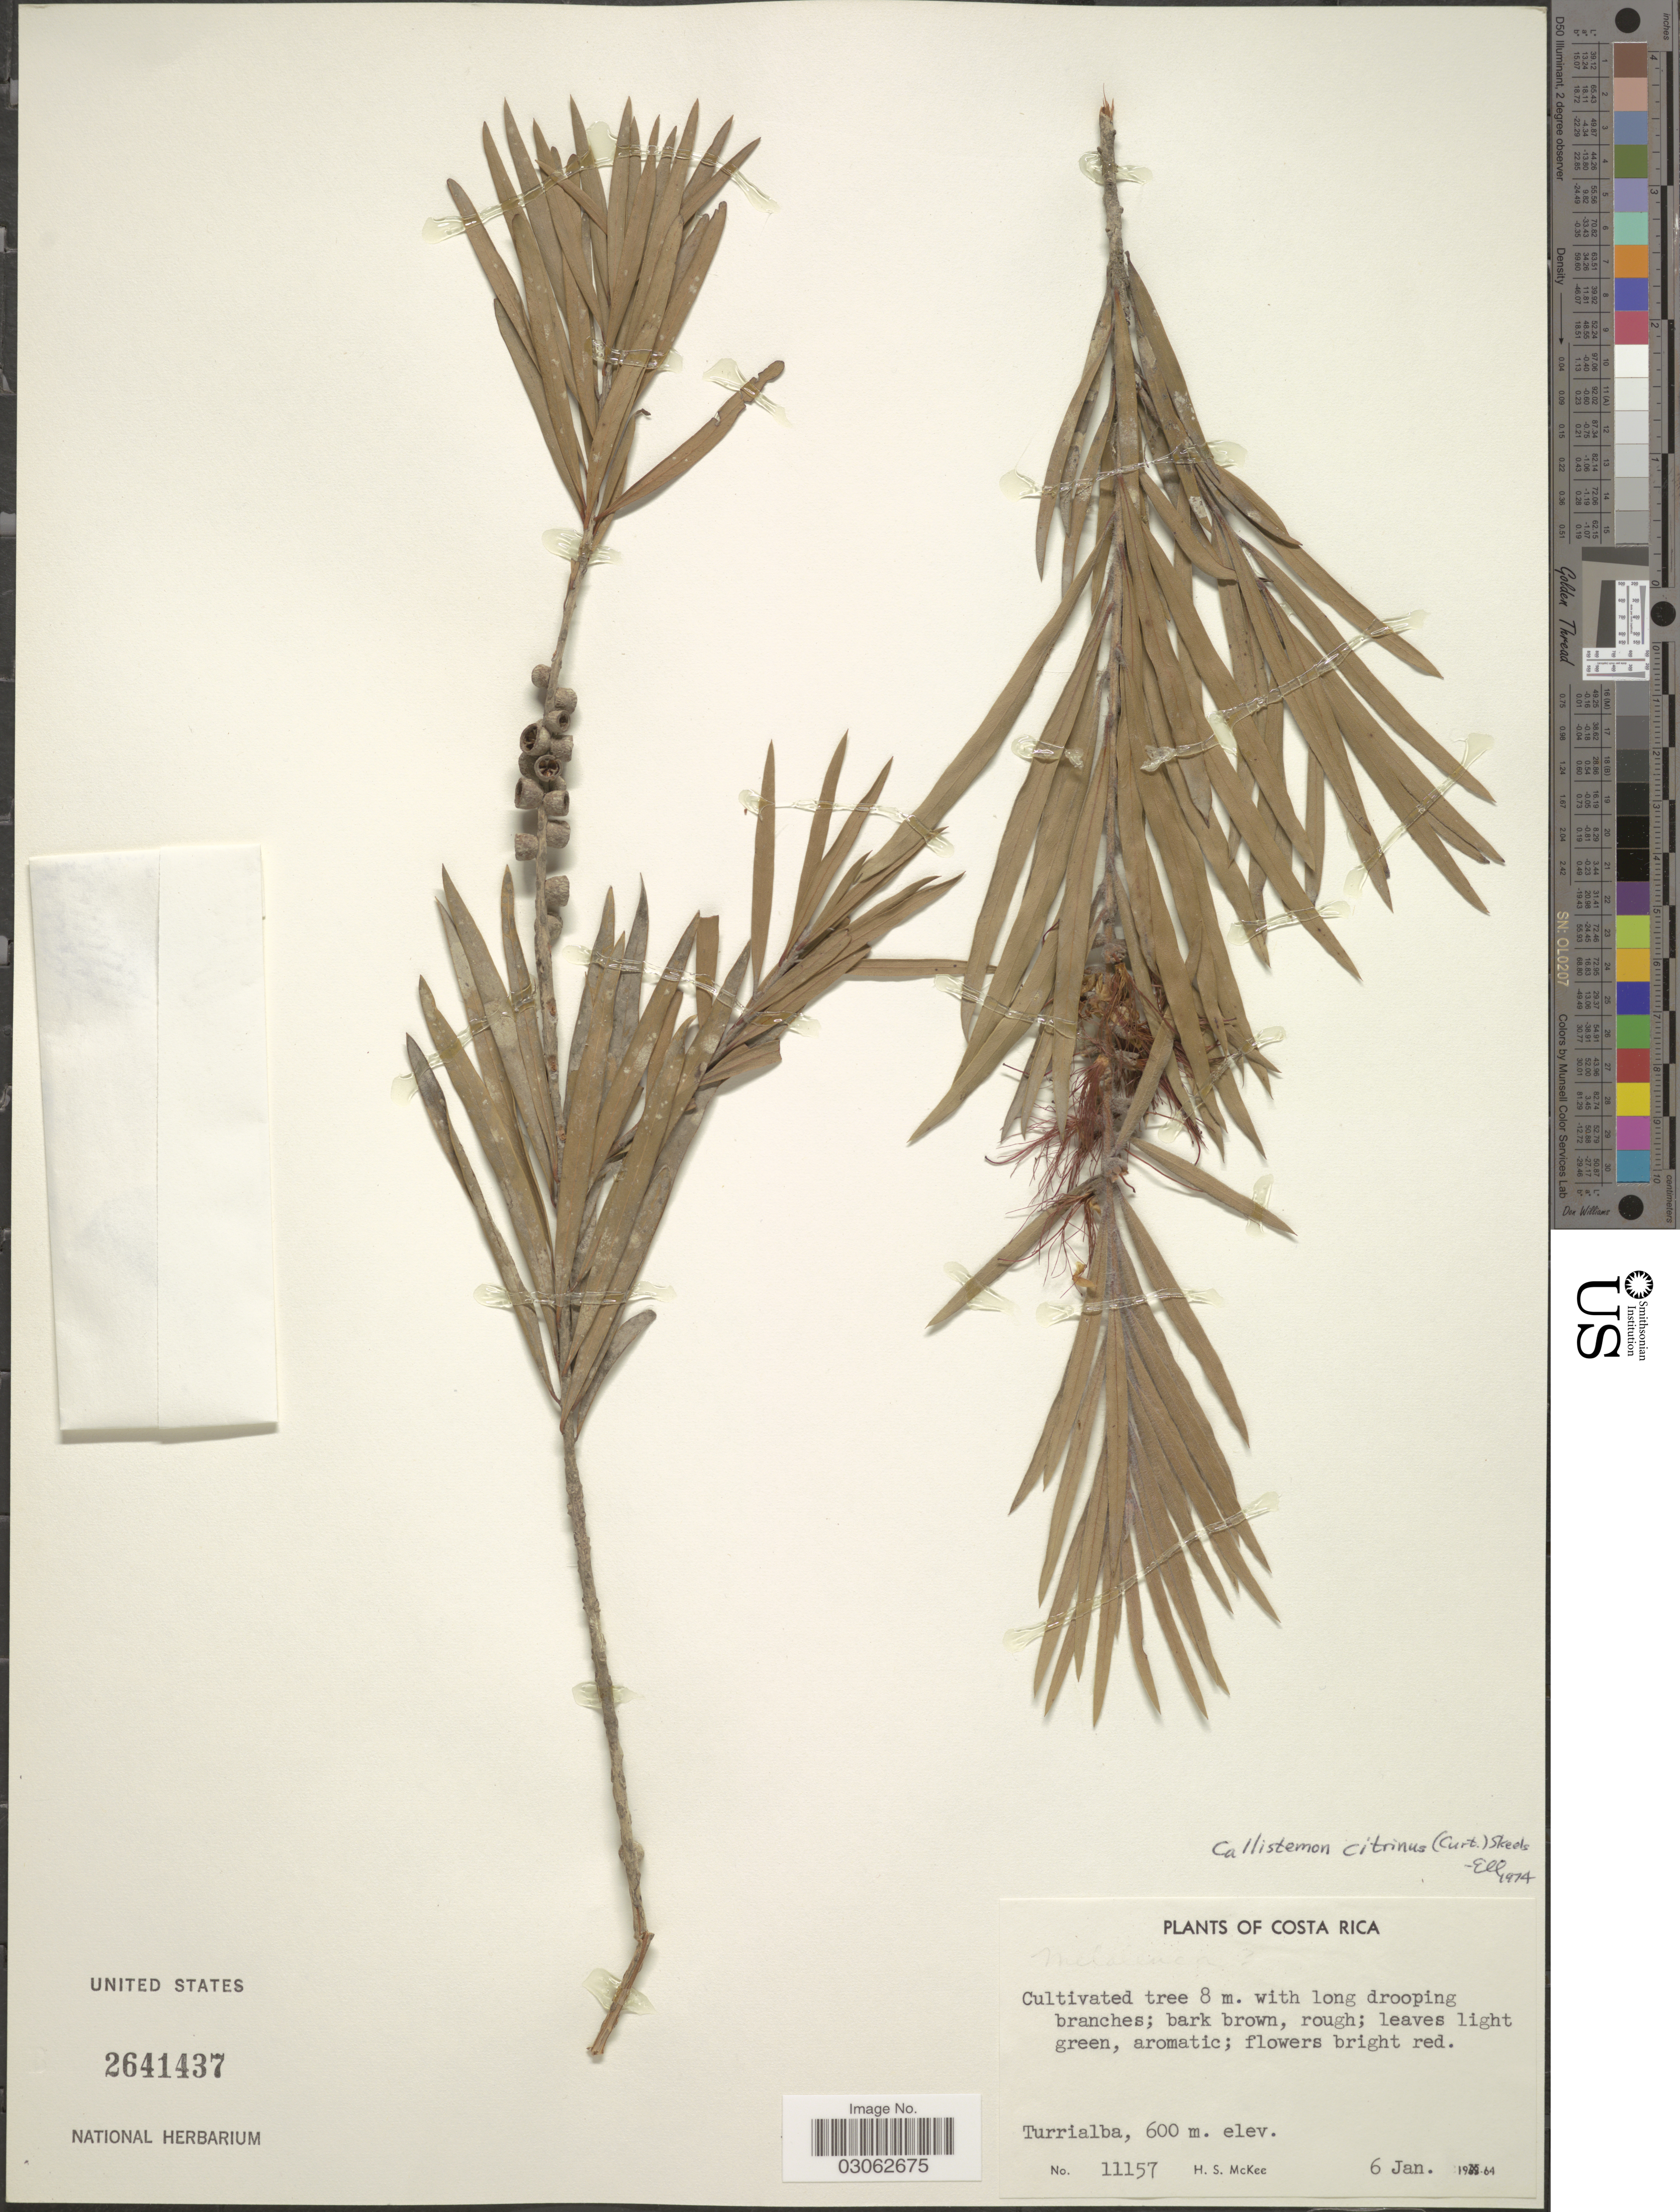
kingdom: Plantae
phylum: Tracheophyta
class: Magnoliopsida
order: Myrtales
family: Myrtaceae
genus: Callistemon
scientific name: Callistemon citrinus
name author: (Curtis) Skeels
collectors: H. S. McKee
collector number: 11157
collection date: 1964-01-06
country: Honduras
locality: Turrialba.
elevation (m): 600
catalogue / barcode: US 2641437